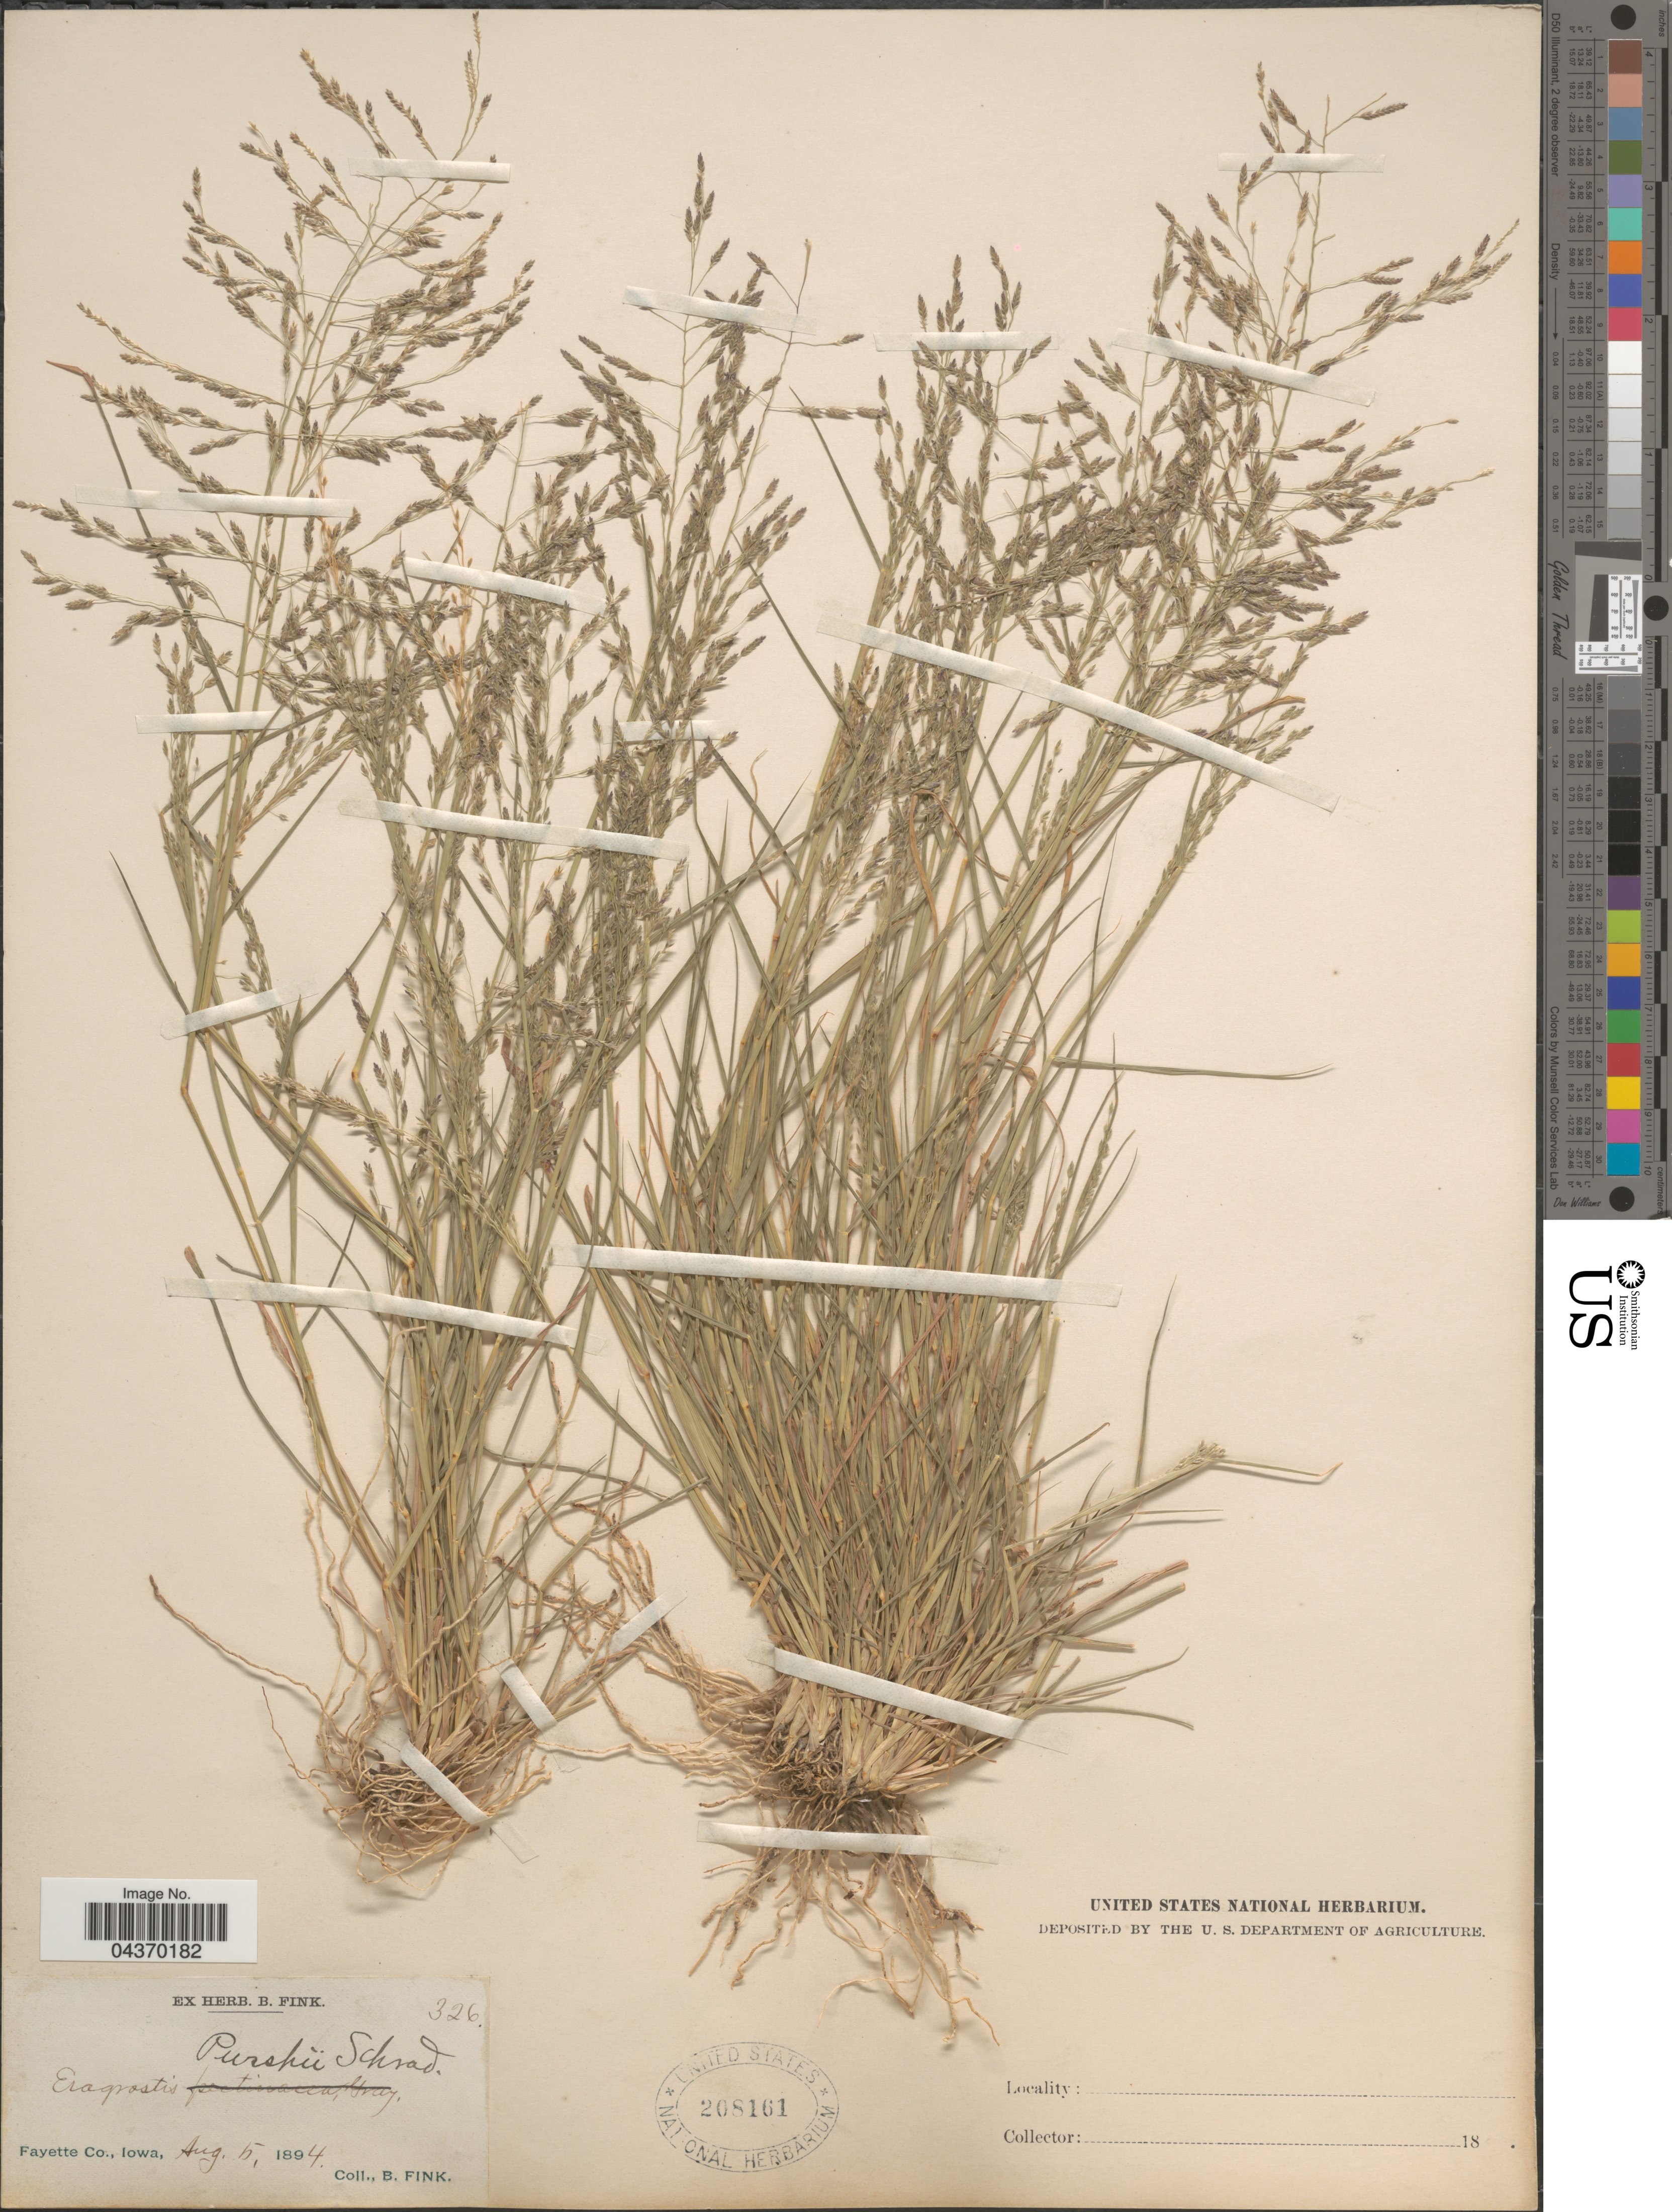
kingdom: Plantae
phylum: Tracheophyta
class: Liliopsida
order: Poales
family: Poaceae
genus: Eragrostis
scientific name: Eragrostis pectinacea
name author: (Michx.) Nees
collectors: B. Fink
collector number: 326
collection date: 1894-08-05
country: United States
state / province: Iowa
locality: Fayette Co.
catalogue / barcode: US 208161